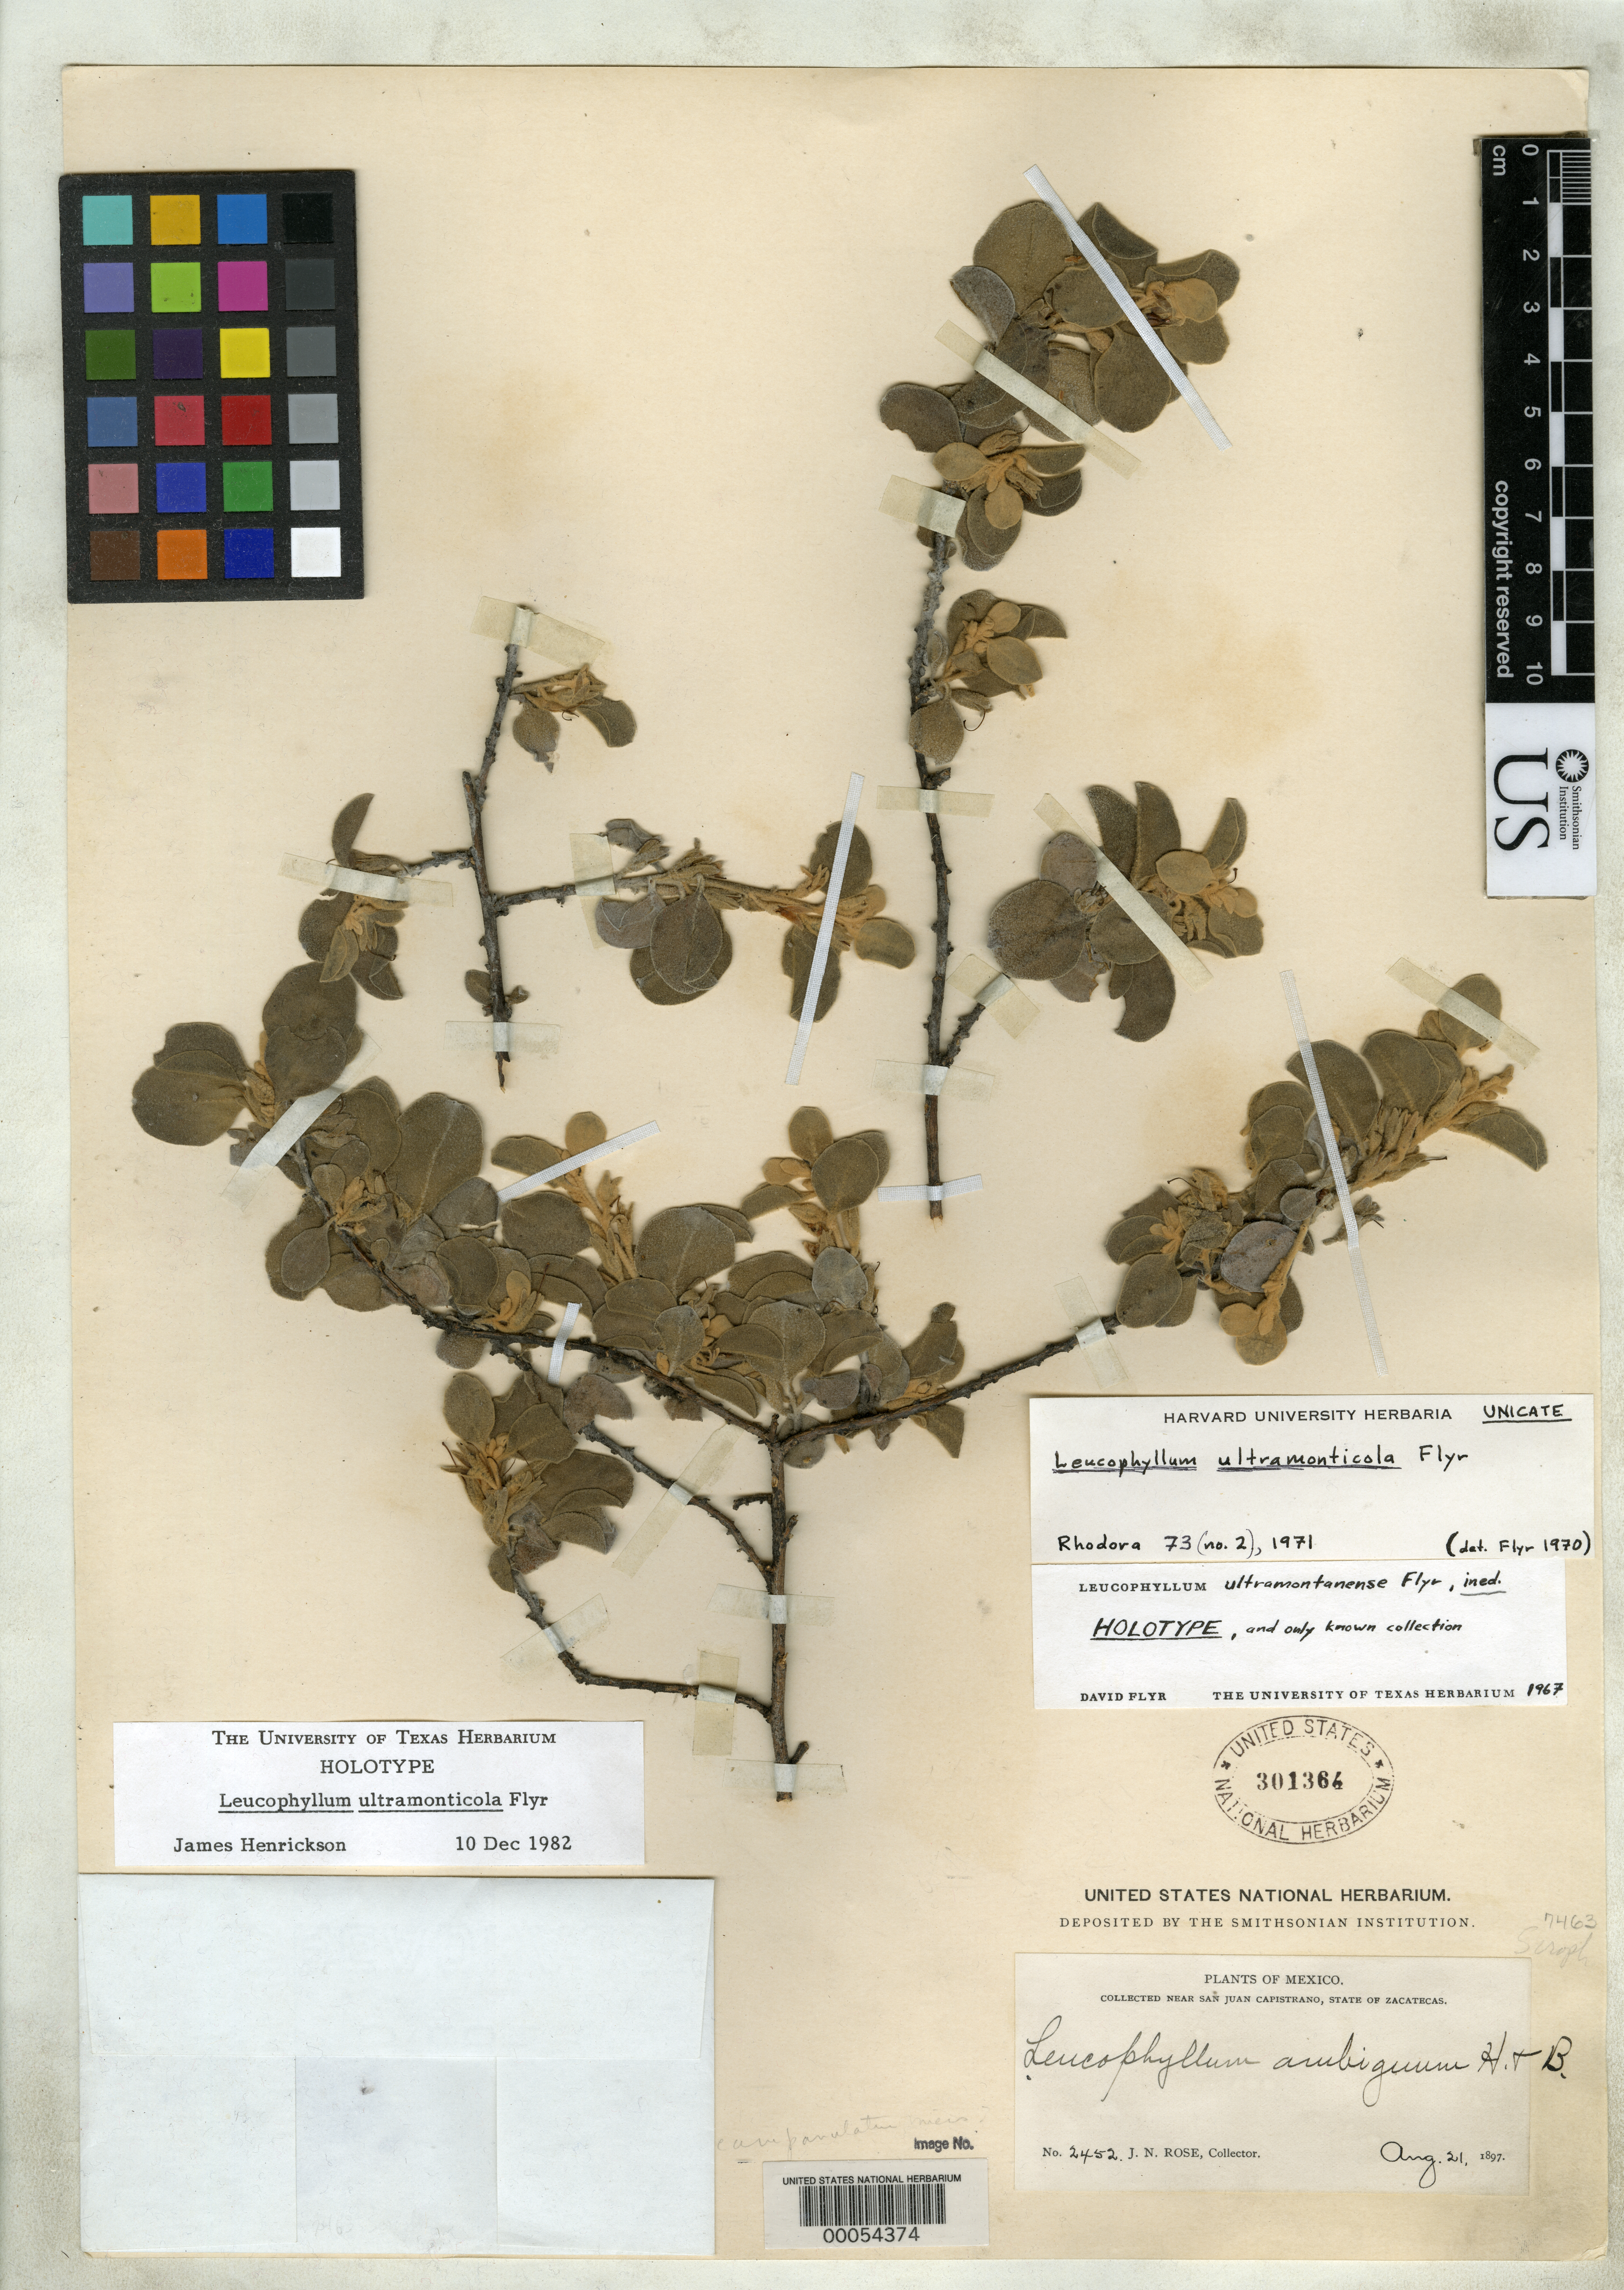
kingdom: Plantae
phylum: Tracheophyta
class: Magnoliopsida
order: Lamiales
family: Scrophulariaceae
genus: Leucophyllum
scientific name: Leucophyllum ultramonticola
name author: Flyr ex Henrickson & Flyr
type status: Holotype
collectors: J. N. Rose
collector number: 2452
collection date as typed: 21 Aug 1897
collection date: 1897-08-21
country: Mexico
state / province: Zacatecas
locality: Near San Juan Capistrano.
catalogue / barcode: US 301364